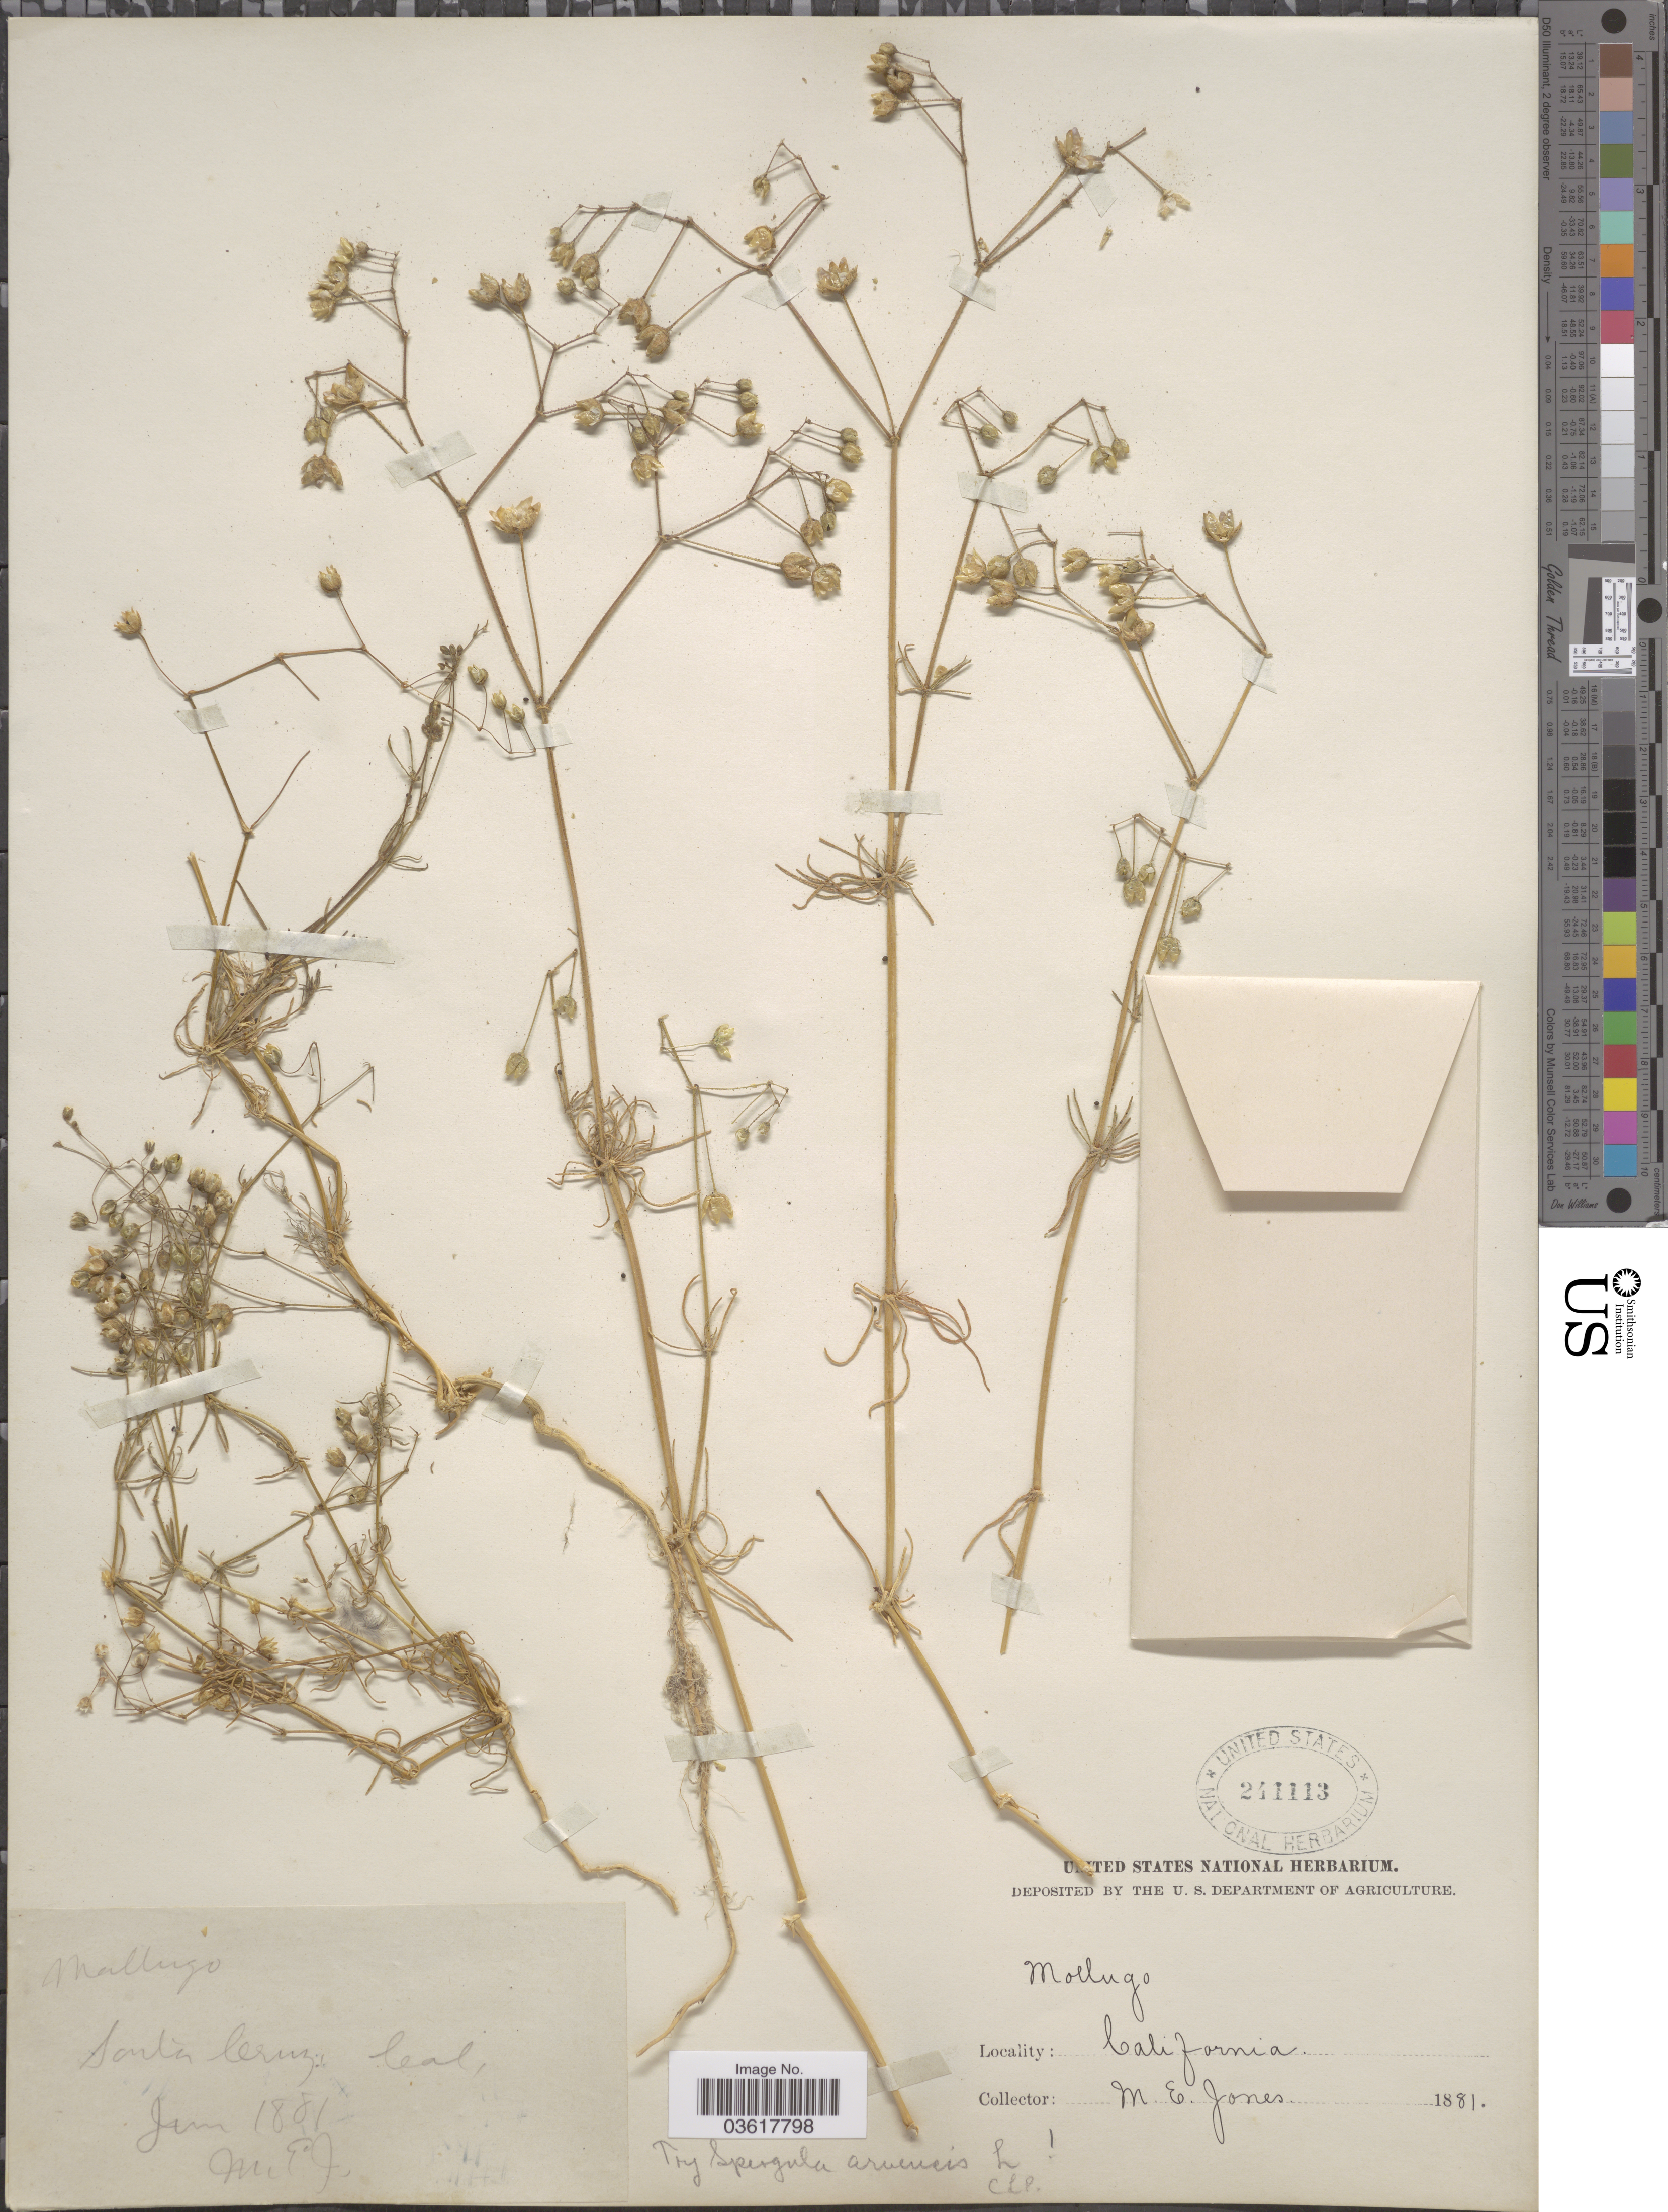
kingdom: Plantae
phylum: Tracheophyta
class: Magnoliopsida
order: Caryophyllales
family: Caryophyllaceae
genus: Spergula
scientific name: Spergula arvensis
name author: L.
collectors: M. E. Jones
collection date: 1881-06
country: United States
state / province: California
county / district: Santa Cruz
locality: Santa Cruz.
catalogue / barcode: US 241113